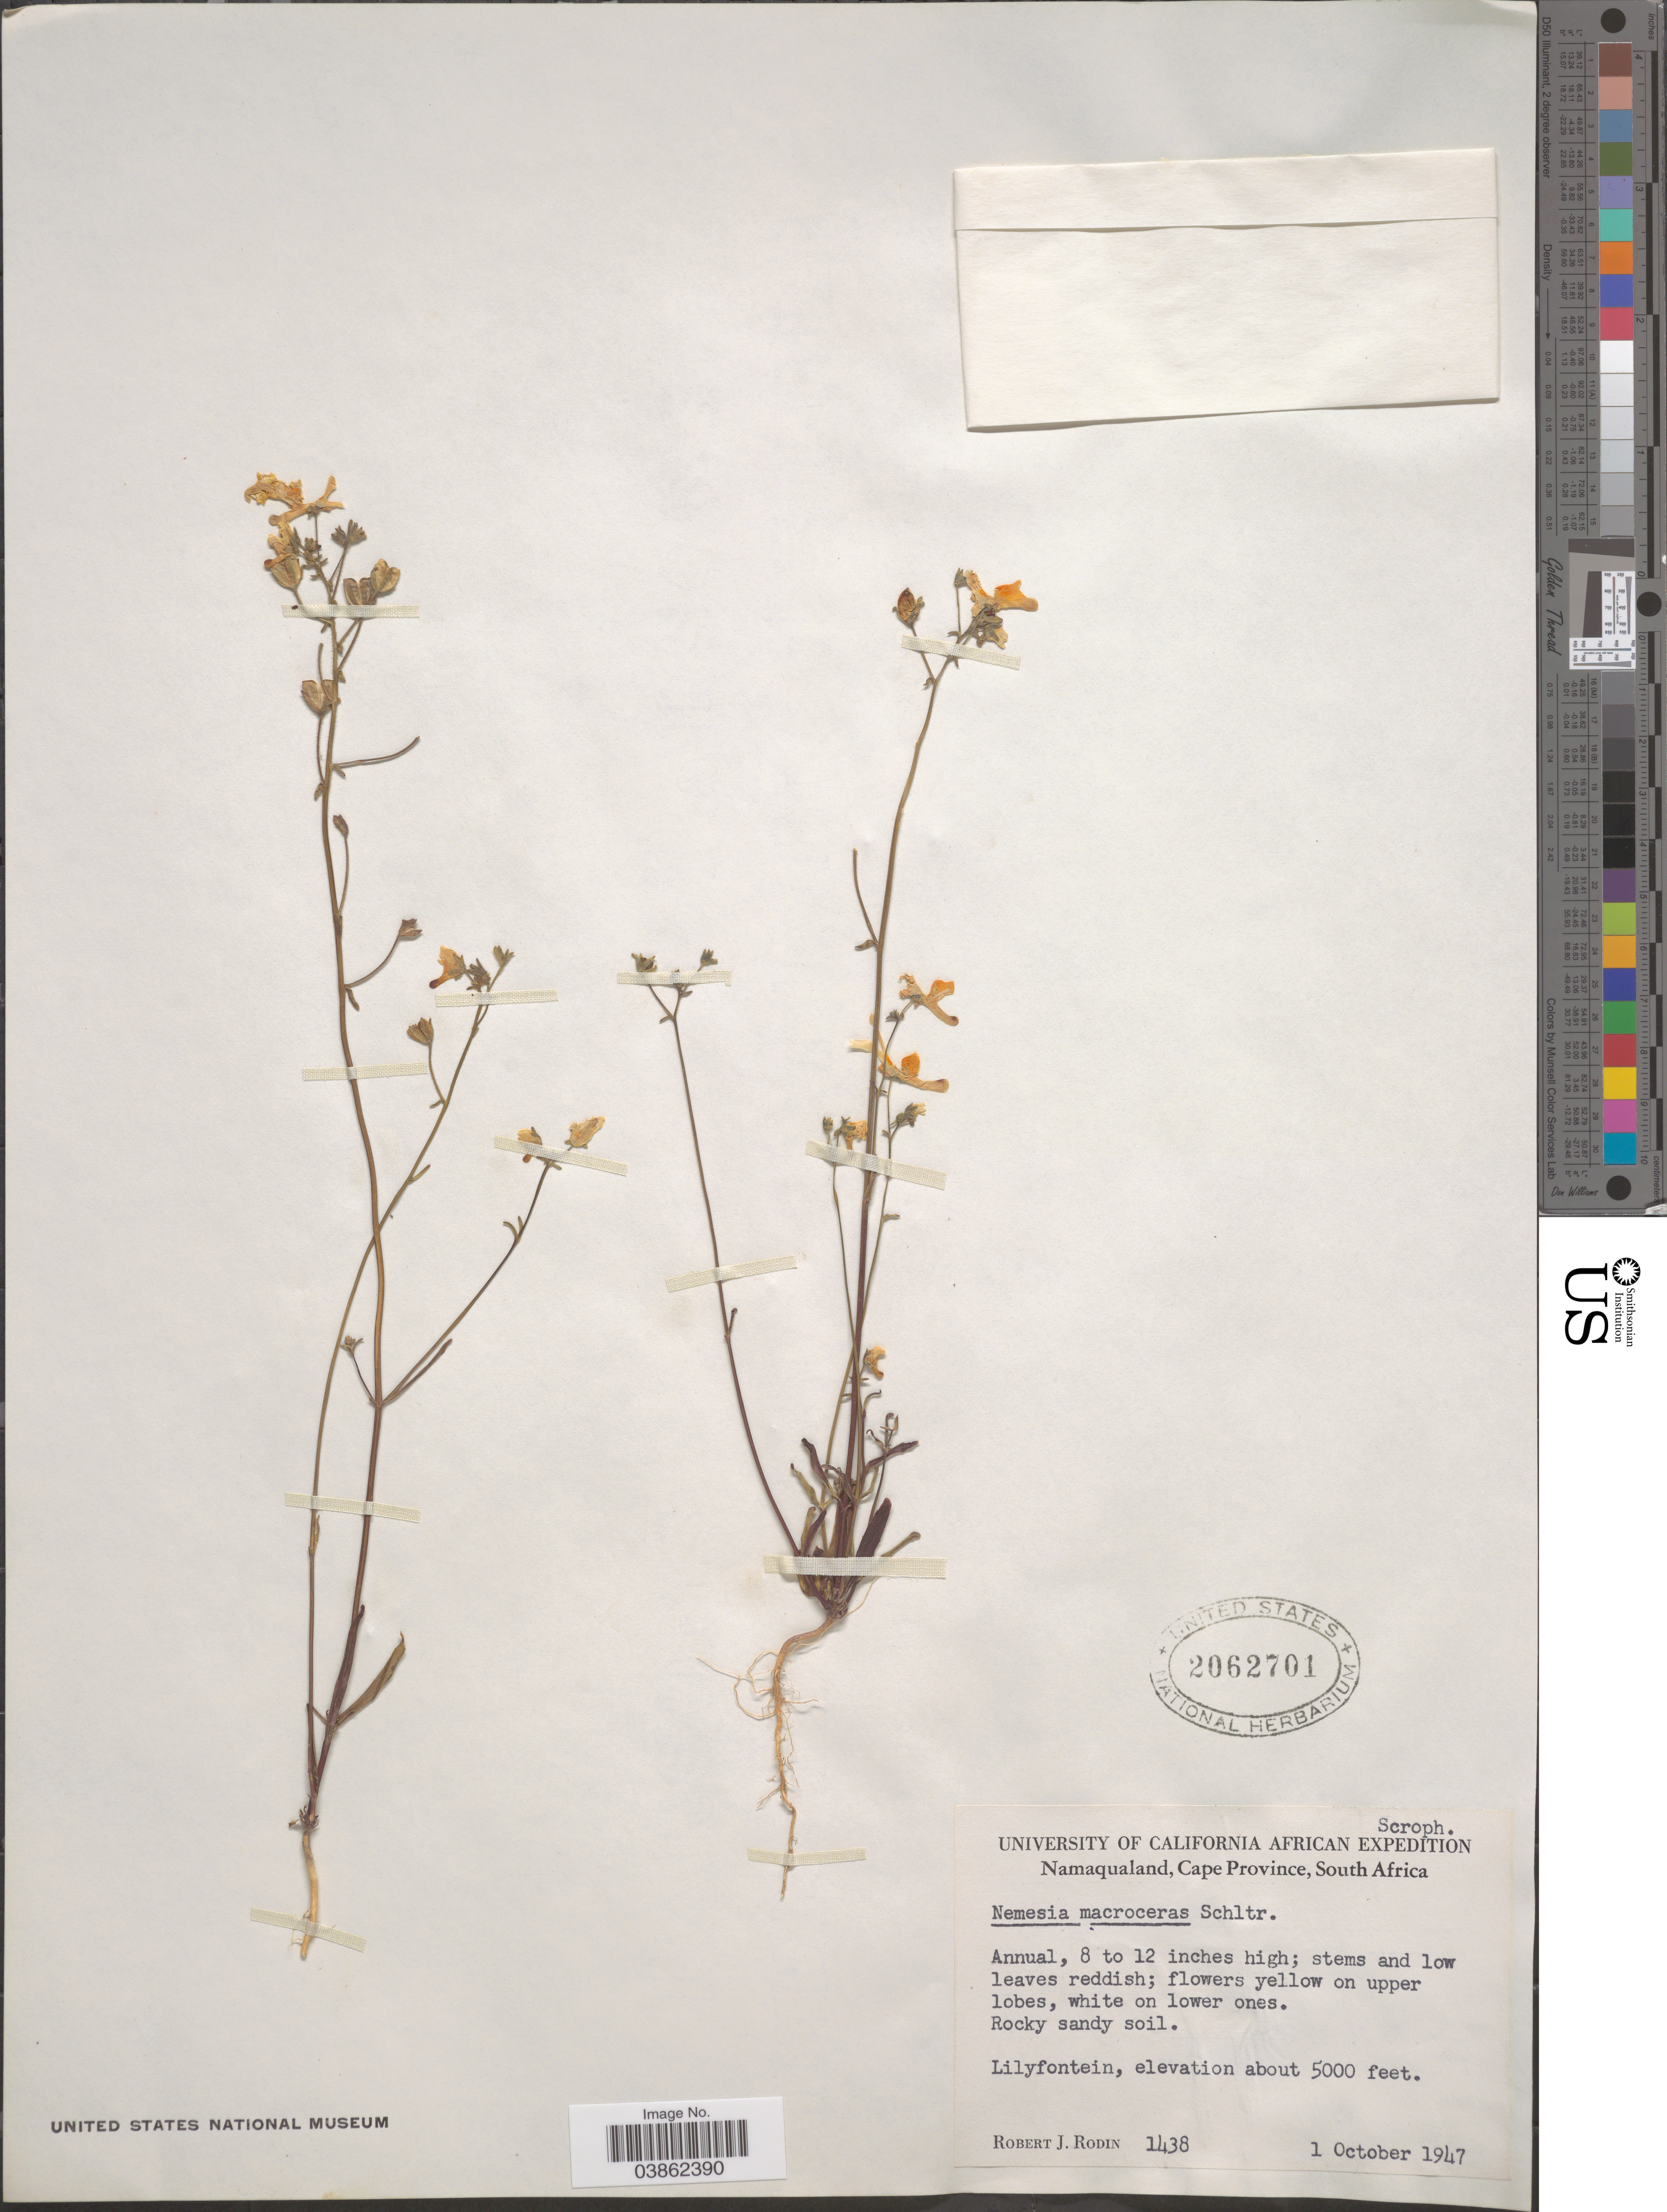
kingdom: Plantae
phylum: Tracheophyta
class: Magnoliopsida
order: Lamiales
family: Scrophulariaceae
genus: Nemesia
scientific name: Nemesia macroceras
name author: Schltr.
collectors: R. J. Rodin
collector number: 1438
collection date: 1947-10-01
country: South Africa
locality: Namaqualand. Lilyfontein.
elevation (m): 1524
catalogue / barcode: US 2062701